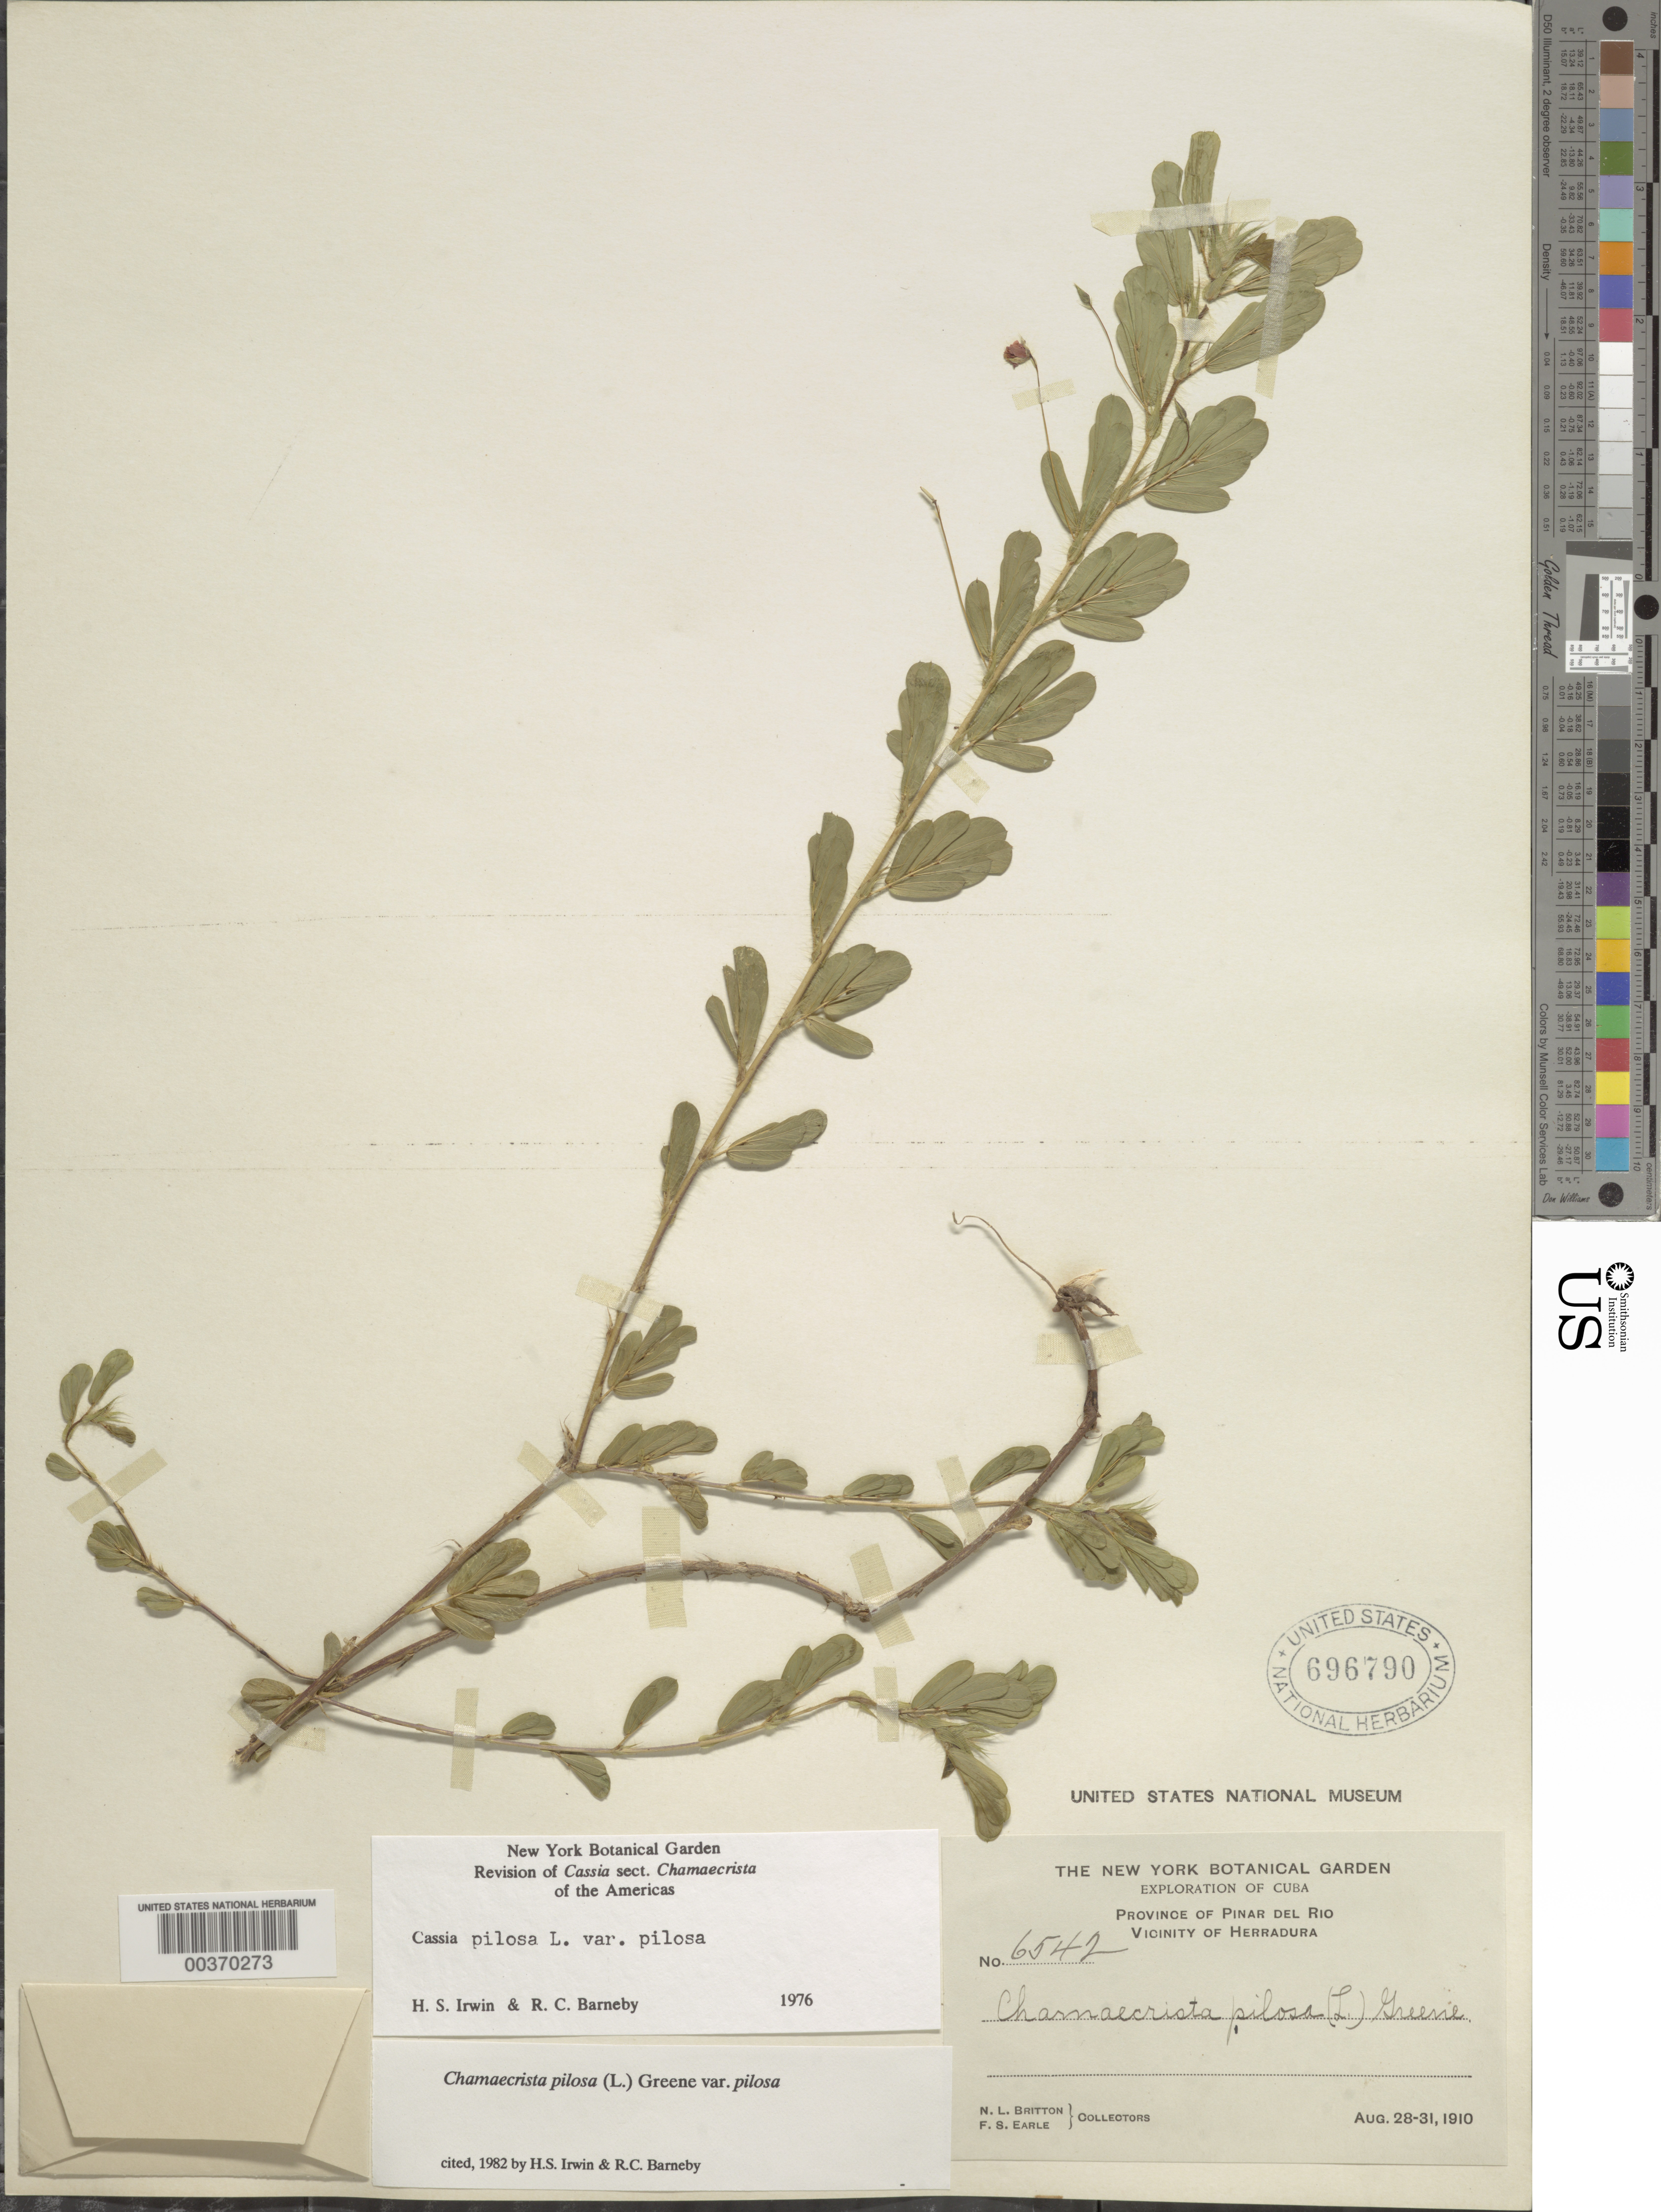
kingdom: Plantae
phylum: Tracheophyta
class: Magnoliopsida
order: Fabales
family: Fabaceae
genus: Chamaecrista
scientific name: Chamaecrista pilosa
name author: (L.) Greene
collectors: N. Britton & F. S. Earle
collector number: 6542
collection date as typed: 28 Aug 1910 to 31 Aug 1910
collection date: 1910-08-28/1910-08-31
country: Cuba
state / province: Pinar del Río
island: Greater Antilles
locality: Vicinity of herradura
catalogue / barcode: US 696790